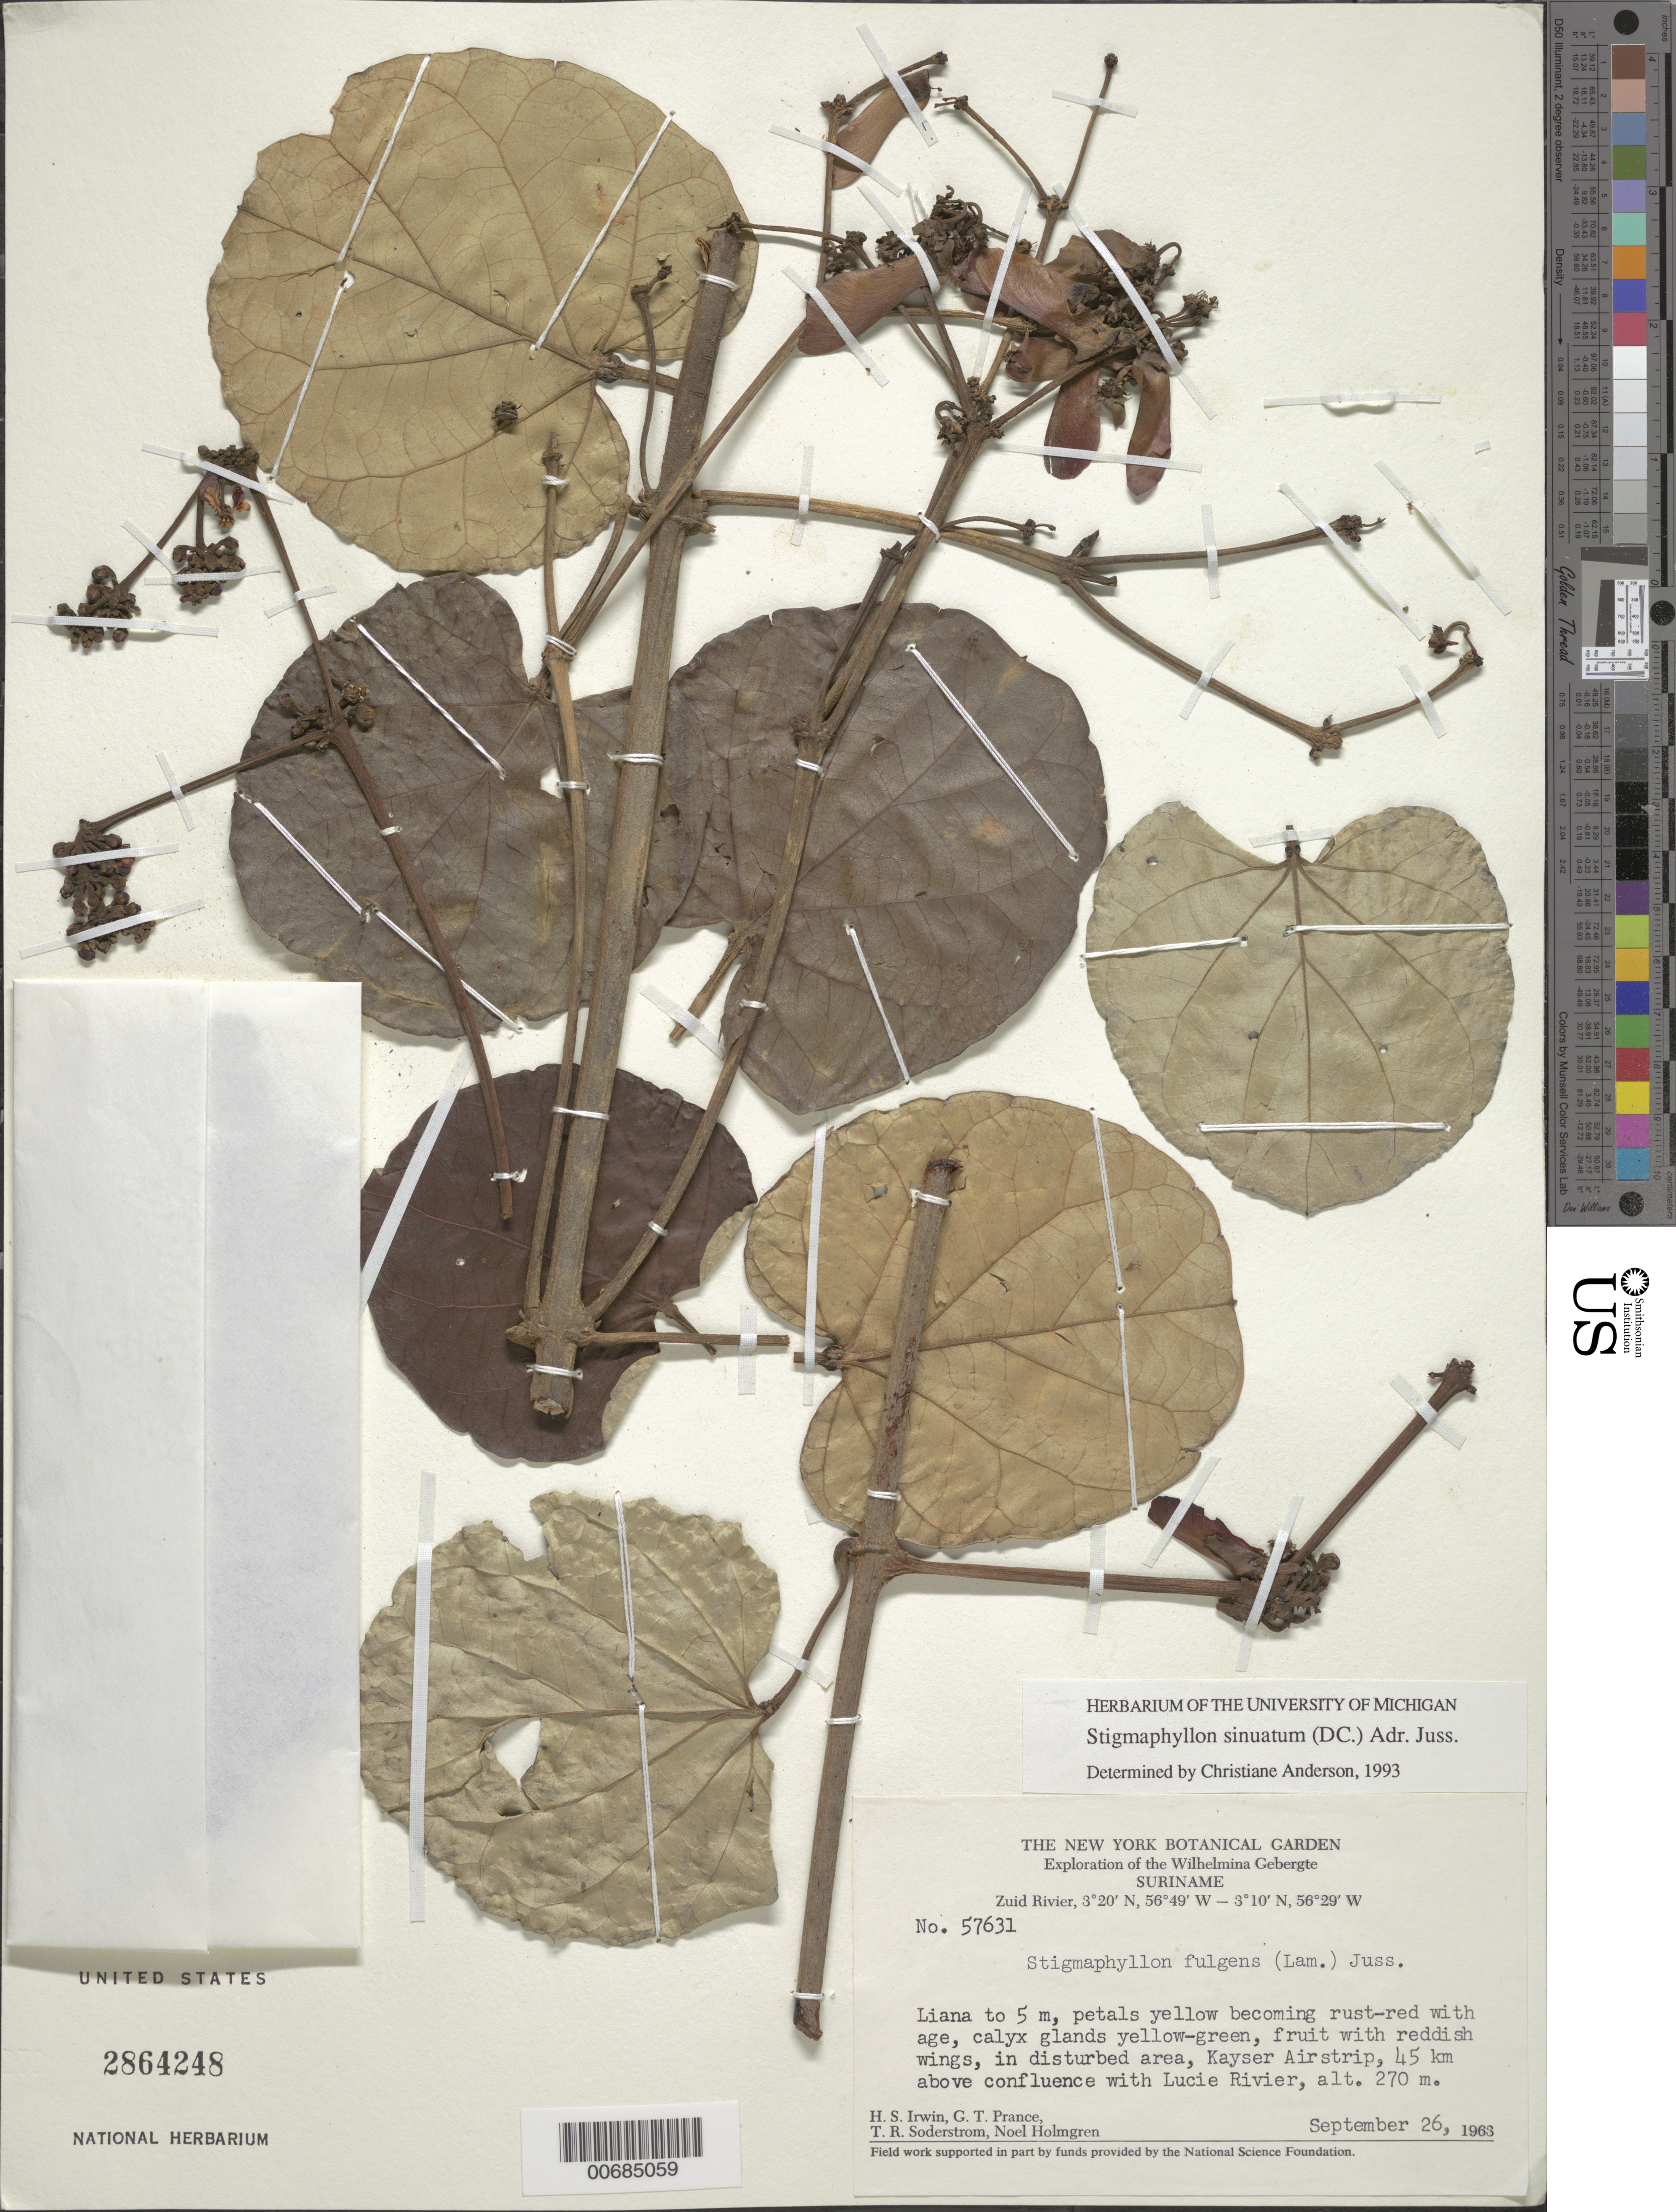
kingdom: Plantae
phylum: Tracheophyta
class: Magnoliopsida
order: Malpighiales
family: Malpighiaceae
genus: Stigmaphyllon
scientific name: Stigmaphyllon sinuatum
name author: (DC.) A. Juss.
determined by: Anderson, C.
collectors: H. Irwin, G. T. Prance, T. R. Soderstrom & N. H. Holmgren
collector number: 57631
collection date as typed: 26-Sep-63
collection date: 1963-09-26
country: Suriname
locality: Kayser Airstrip, Zuid R., 45 km above confl. with Lucie R., Wilhelmina Gebergte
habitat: Disturbed area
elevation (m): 270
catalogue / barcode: US 2864248